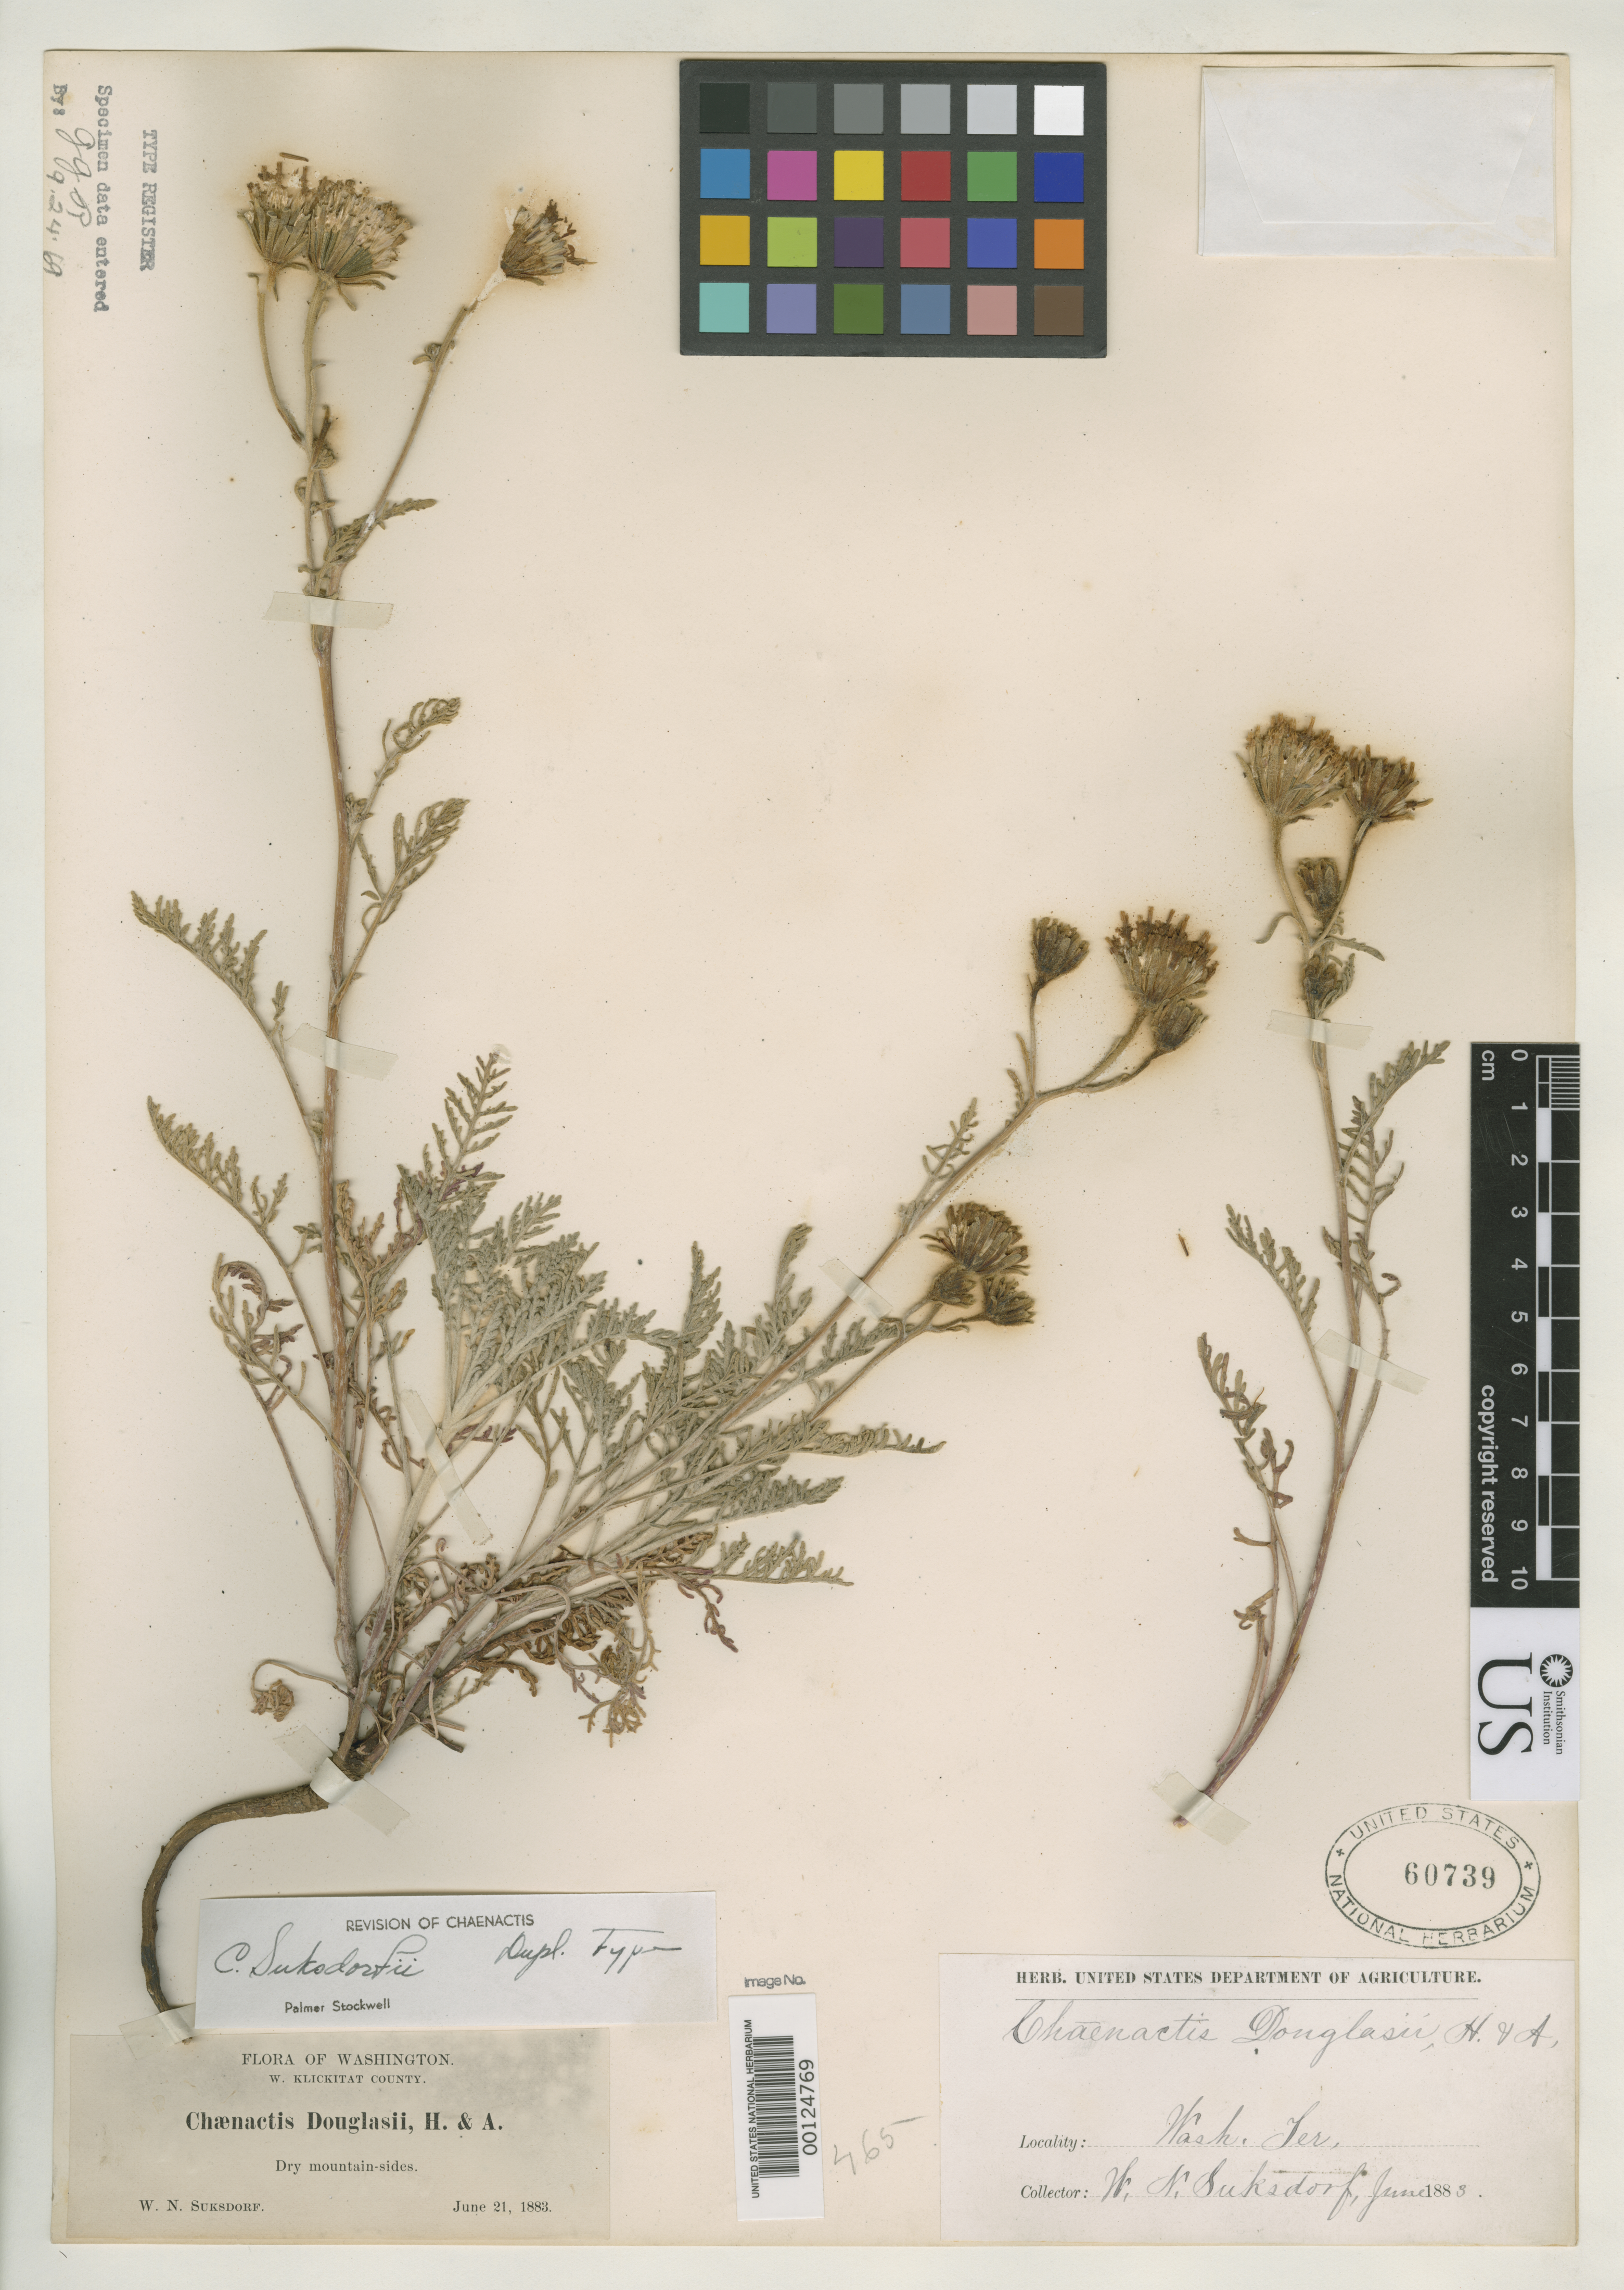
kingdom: Plantae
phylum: Tracheophyta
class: Magnoliopsida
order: Asterales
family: Asteraceae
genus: Chaenactis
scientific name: Chaenactis suksdorfii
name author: Stockw.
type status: Isotype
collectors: W. N. Suksdorf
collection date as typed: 21 Jun 1883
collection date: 1883-06-21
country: United States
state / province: Washington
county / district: Klickitat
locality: Banks of Columbia River.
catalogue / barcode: US 60739